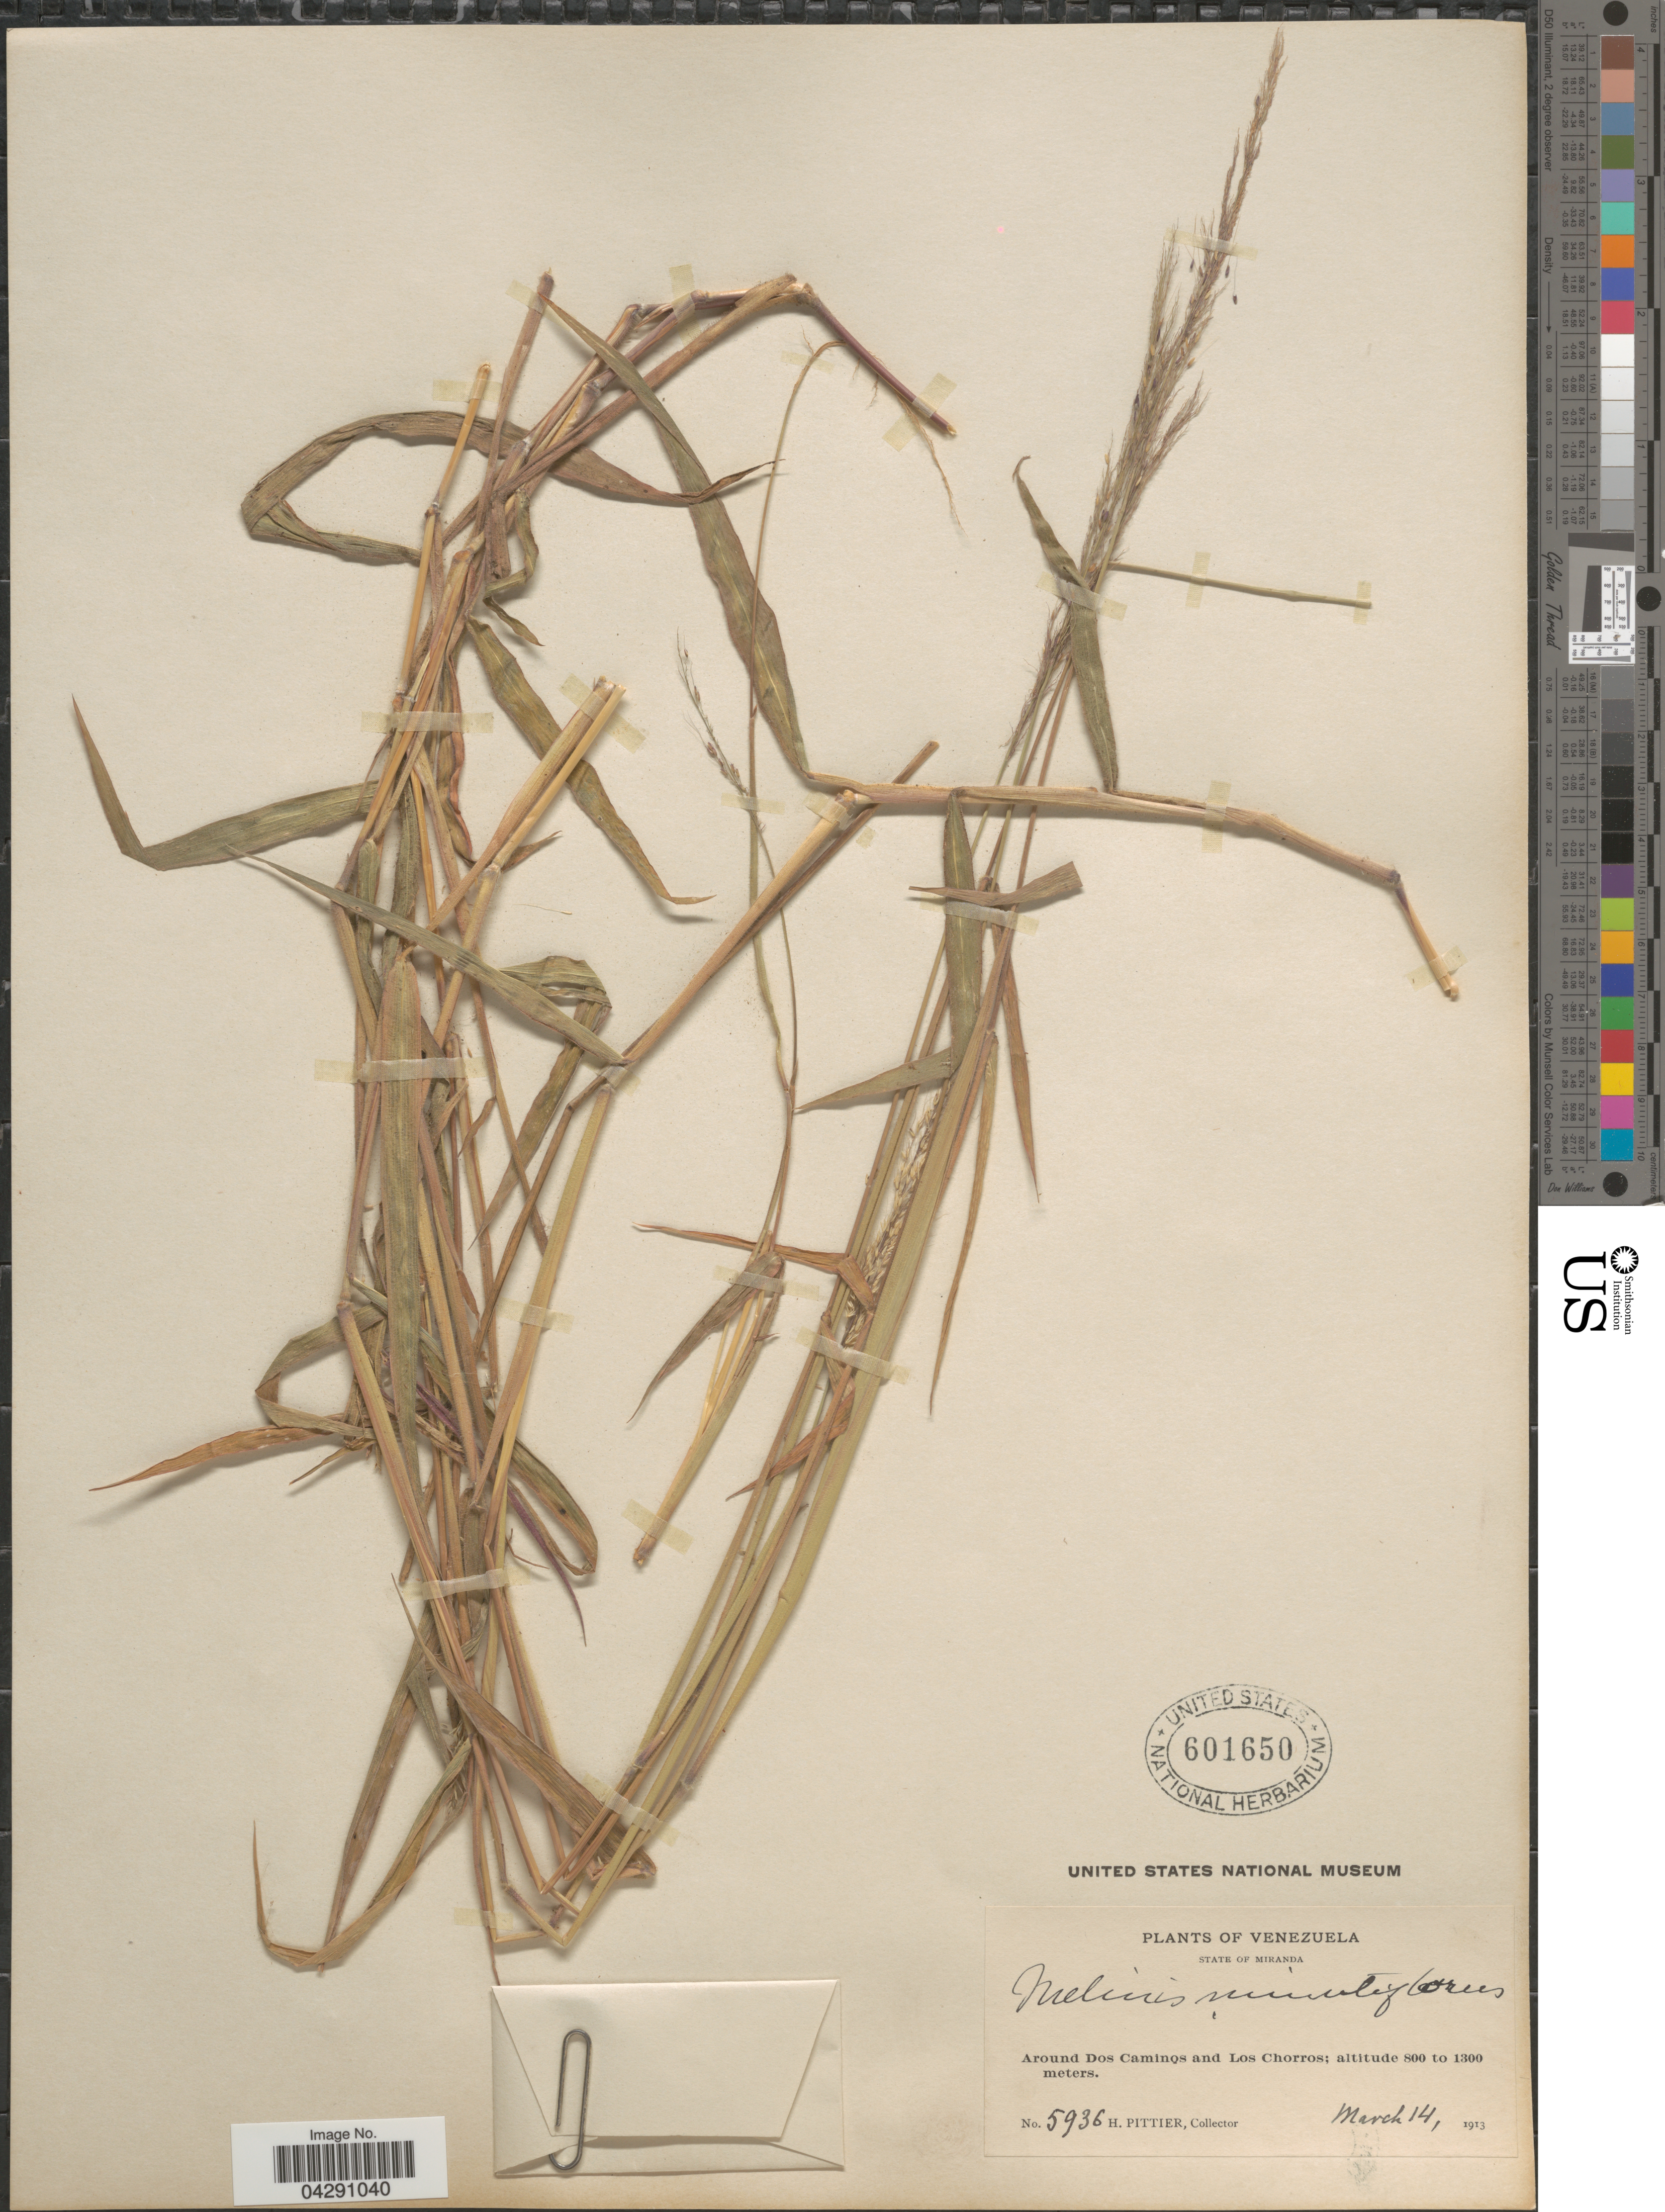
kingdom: Plantae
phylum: Tracheophyta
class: Liliopsida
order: Poales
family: Poaceae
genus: Melinis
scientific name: Melinis minutiflora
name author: P. Beauv.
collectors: H. F. Pittier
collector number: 5936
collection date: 1913-03-14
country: Venezuela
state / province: Miranda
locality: Around Dos Caminos and Los Chorros.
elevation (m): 800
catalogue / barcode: US 601650